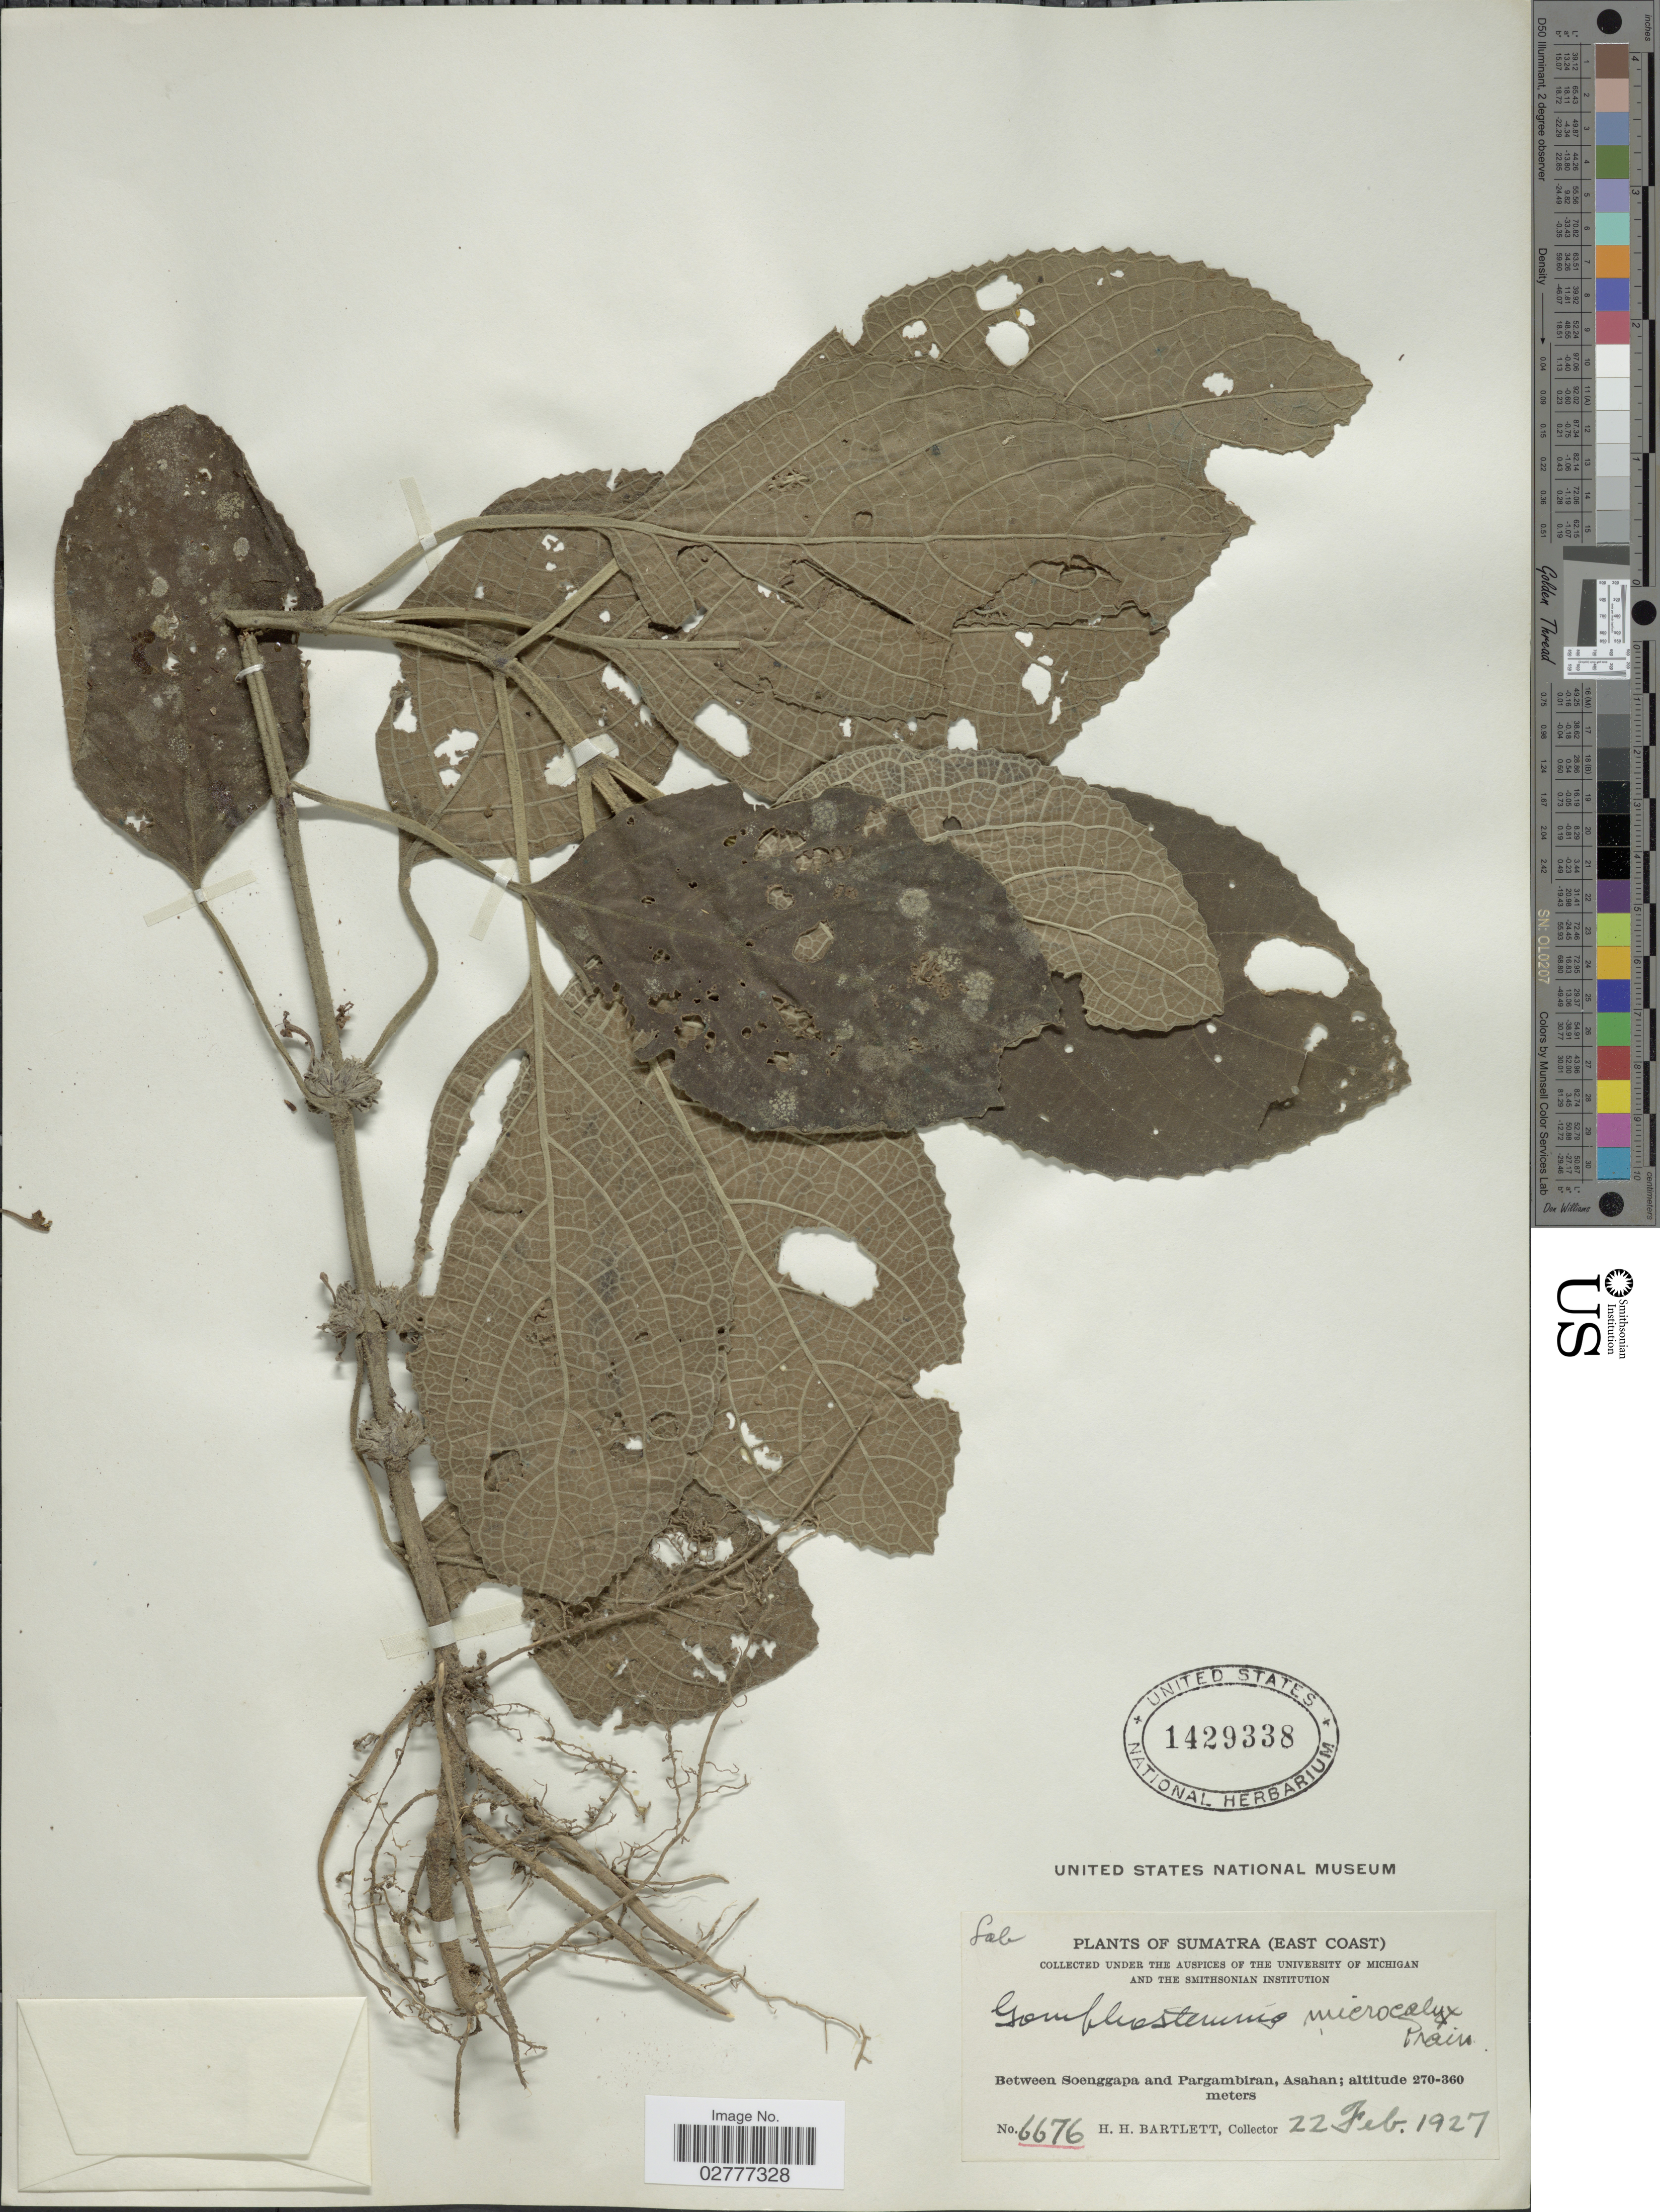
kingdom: Plantae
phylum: Tracheophyta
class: Magnoliopsida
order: Lamiales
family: Lamiaceae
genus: Gomphostemma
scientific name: Gomphostemma microcalyx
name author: Prain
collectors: H. H. Bartlett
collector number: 6676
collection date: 1927-02-22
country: Indonesia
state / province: Sumatra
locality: (East Coast), Between Soenggapa and Pargambiran, Asahan.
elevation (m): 270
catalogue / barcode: US 1429338